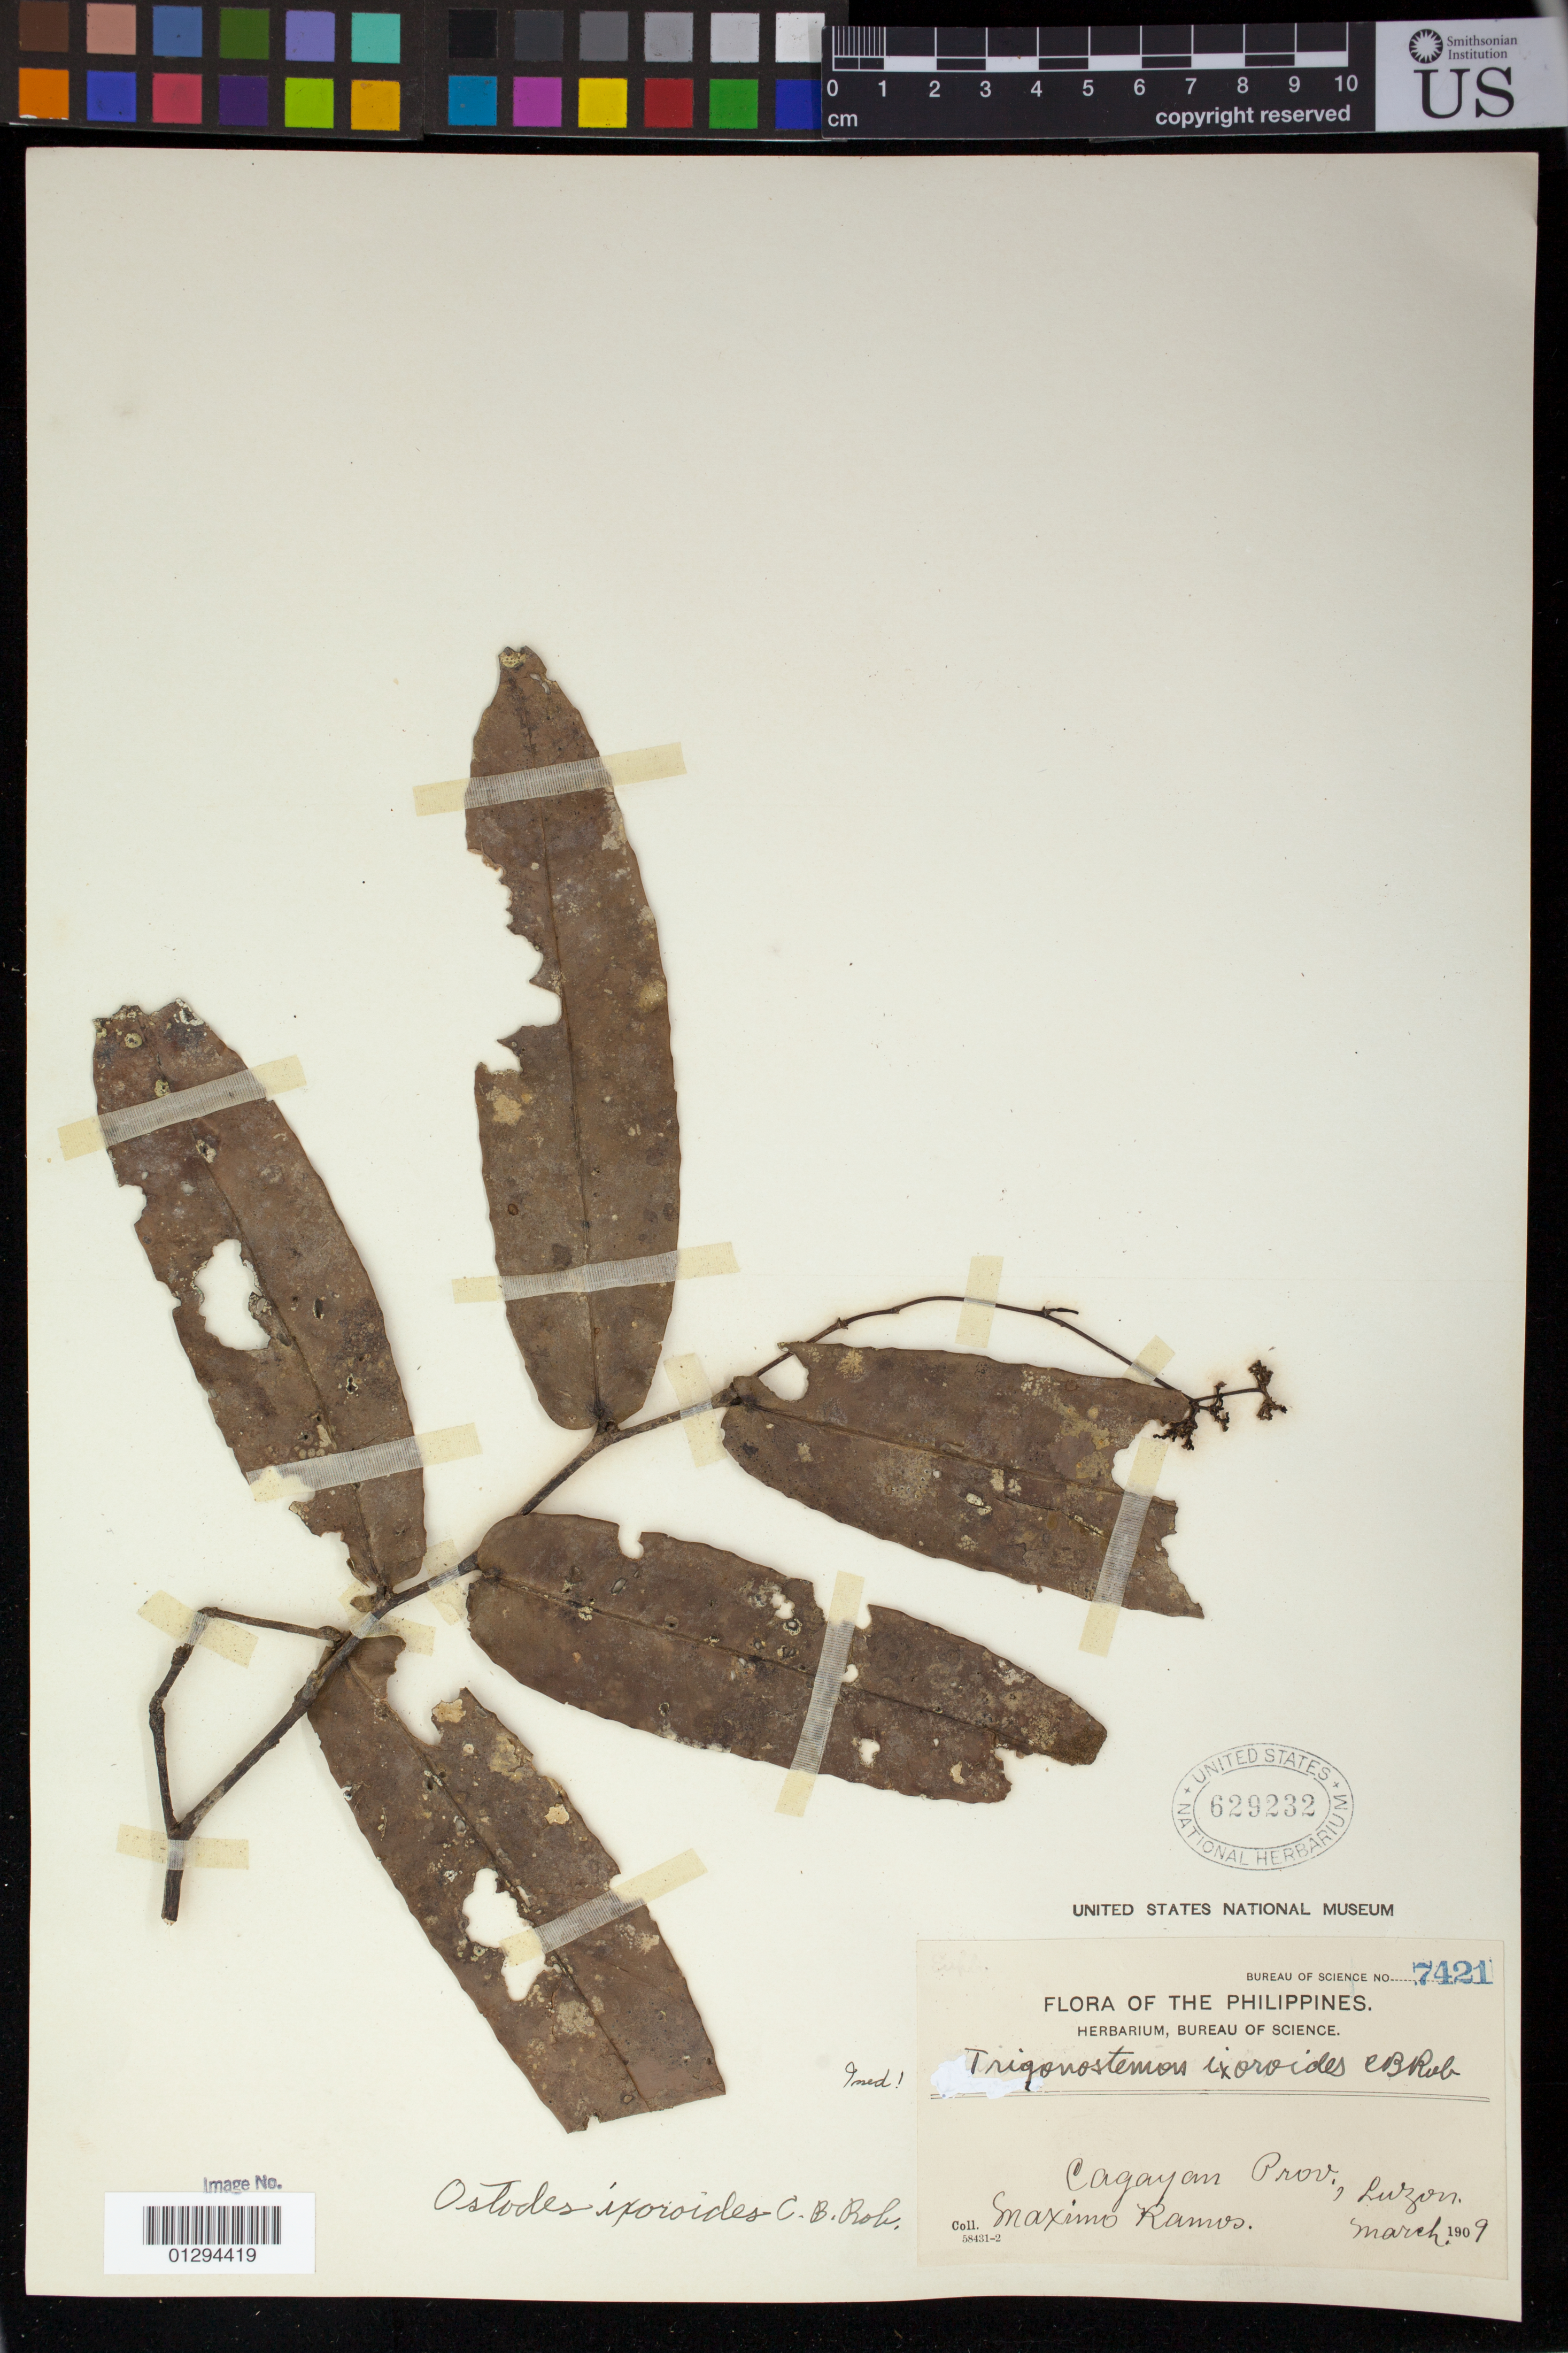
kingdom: Plantae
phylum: Tracheophyta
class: Magnoliopsida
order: Malpighiales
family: Euphorbiaceae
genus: Dimorphocalyx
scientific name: Dimorphocalyx ixoroides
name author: (C.B. Rob.) Airy Shaw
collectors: M. Ramos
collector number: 58431-2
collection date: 1909-03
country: Philippines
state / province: Cagayan Valley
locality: Cagayan Prov., Luzon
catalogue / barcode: US 629232